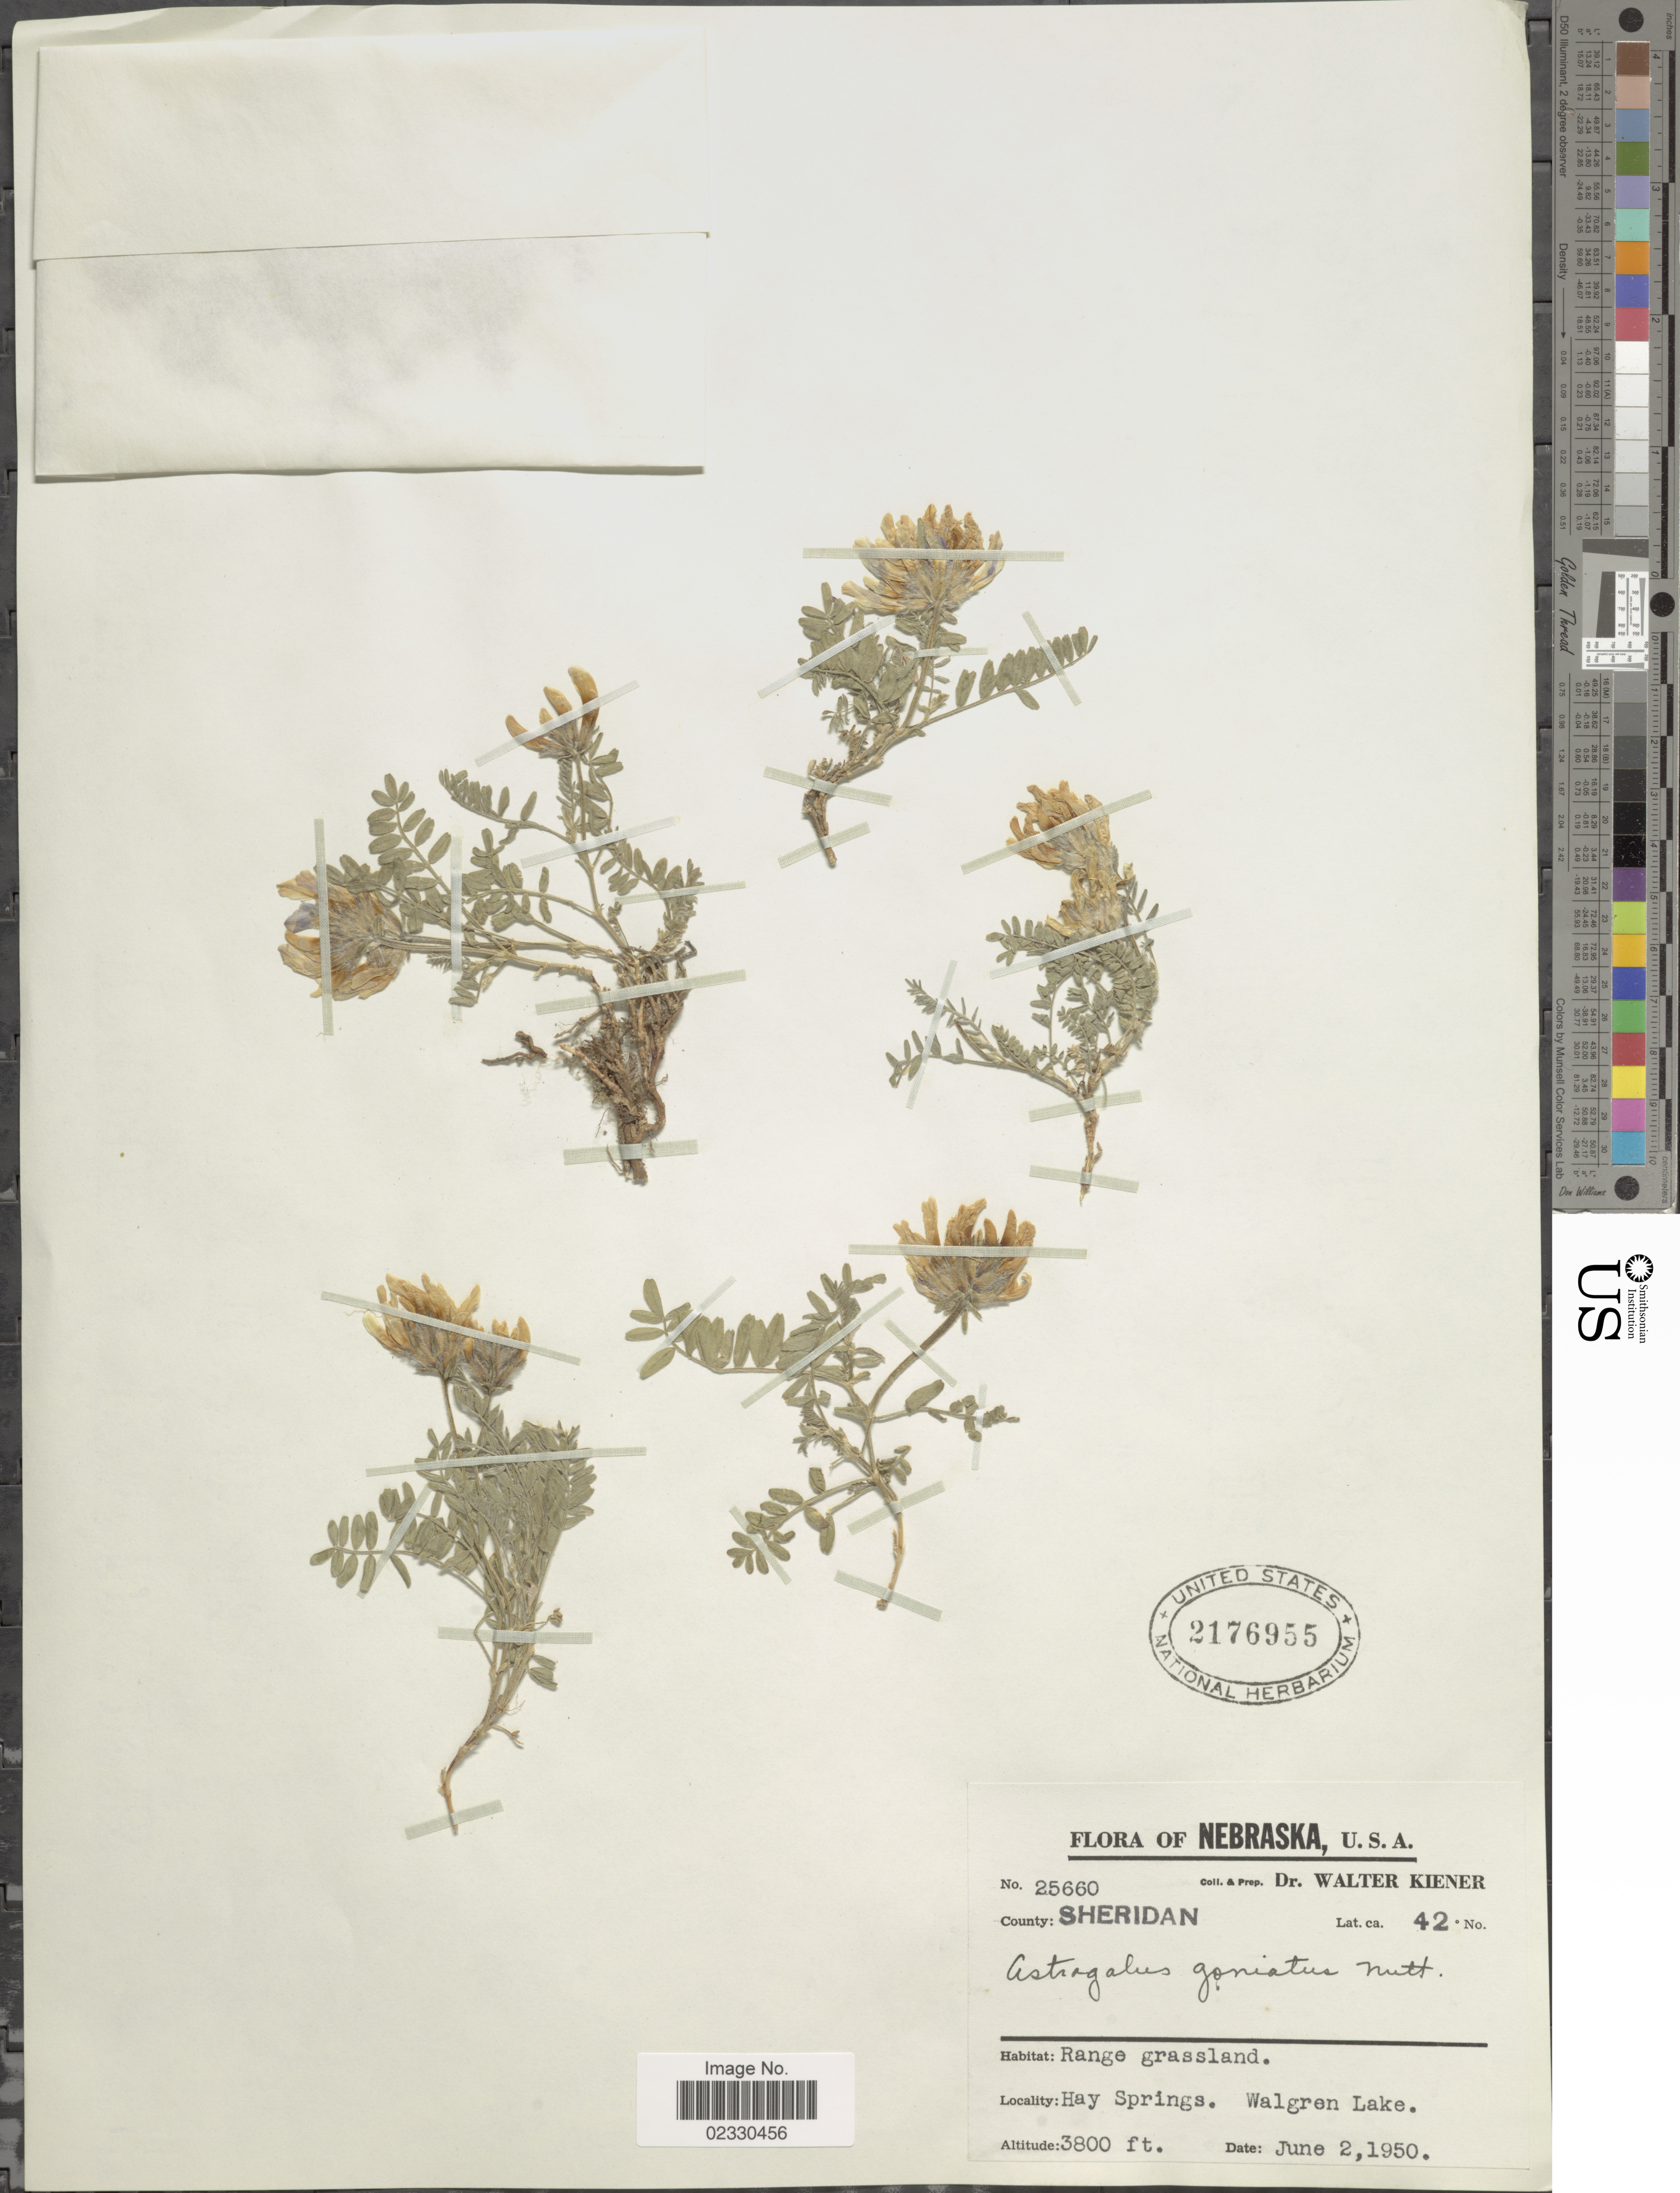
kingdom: Plantae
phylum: Tracheophyta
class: Magnoliopsida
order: Fabales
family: Fabaceae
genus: Astragalus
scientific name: Astragalus dasyglottis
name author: DC.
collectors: W. Kiener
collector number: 25660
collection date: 1950-06-02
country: United States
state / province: Nebraska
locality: County: Sheridan, Range grassland, Hay Springs, Walgren Lake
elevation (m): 1158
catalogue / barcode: US 2176955